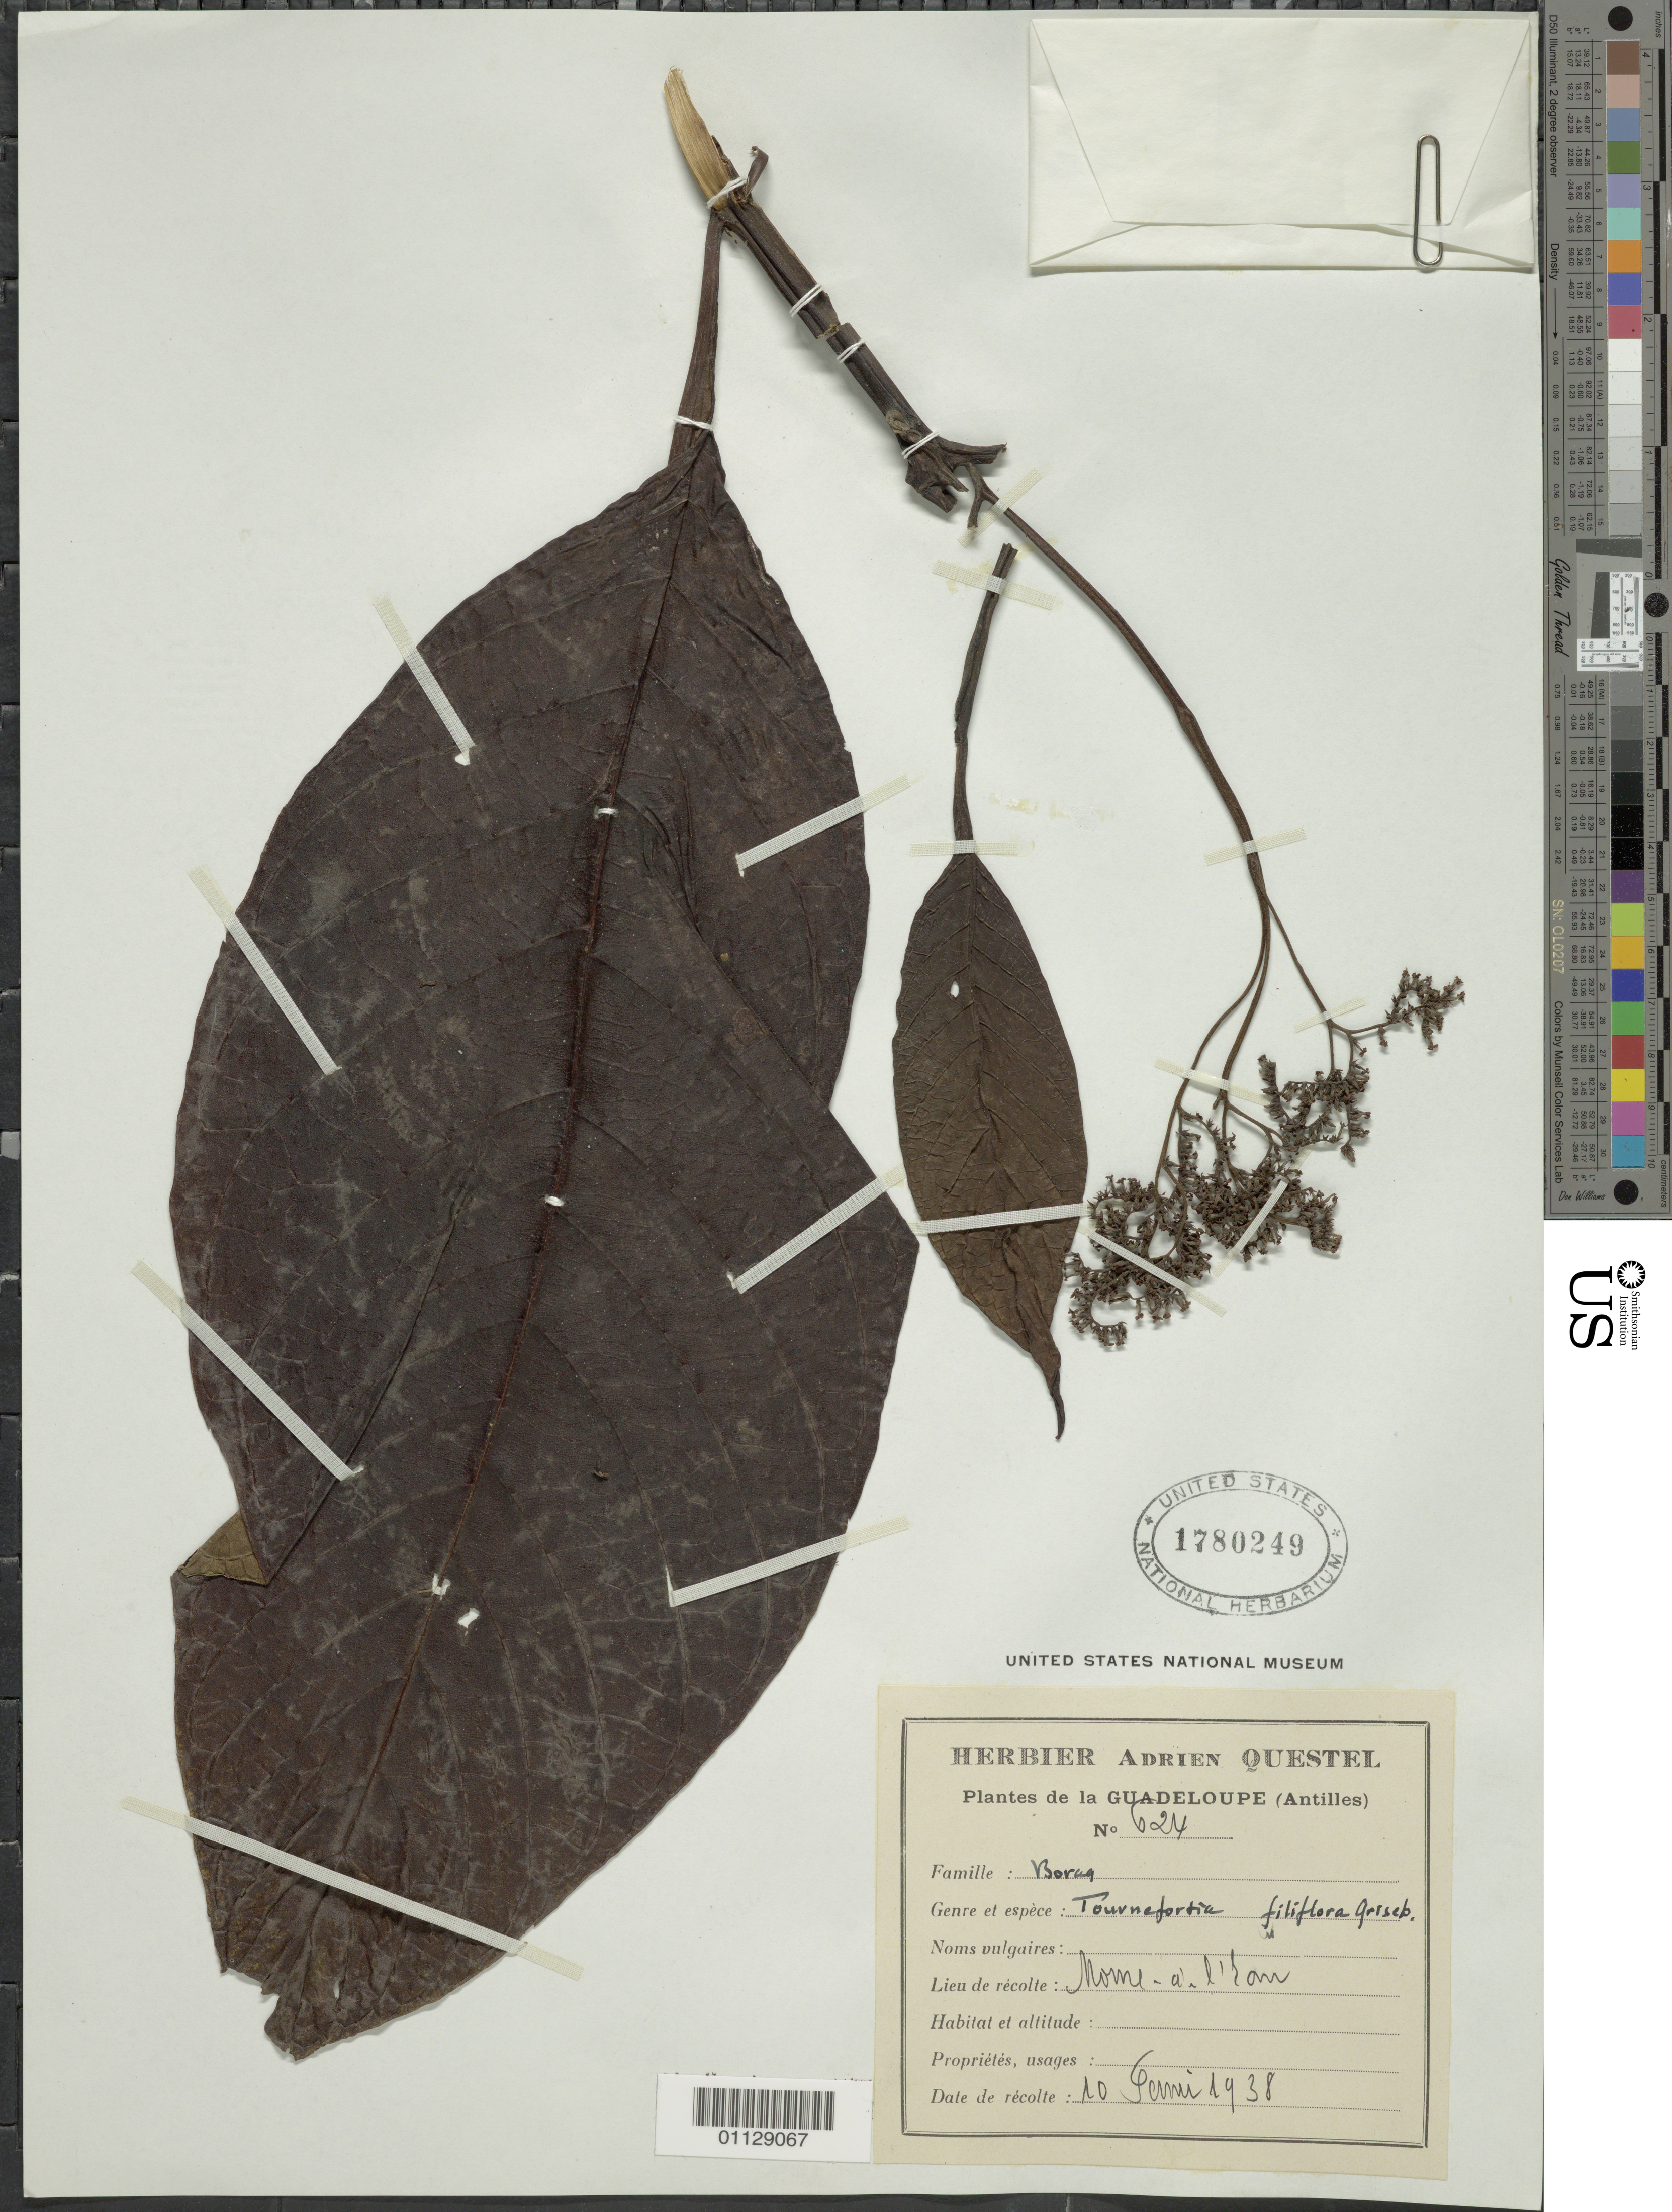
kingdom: Plantae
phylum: Tracheophyta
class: Magnoliopsida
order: Boraginales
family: Heliotropiaceae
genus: Tournefortia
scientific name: Tournefortia filiflora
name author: Griseb.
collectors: A. Questel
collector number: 624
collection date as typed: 10 Jun 1938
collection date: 1938-06-10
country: Guadeloupe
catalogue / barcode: US 1780249